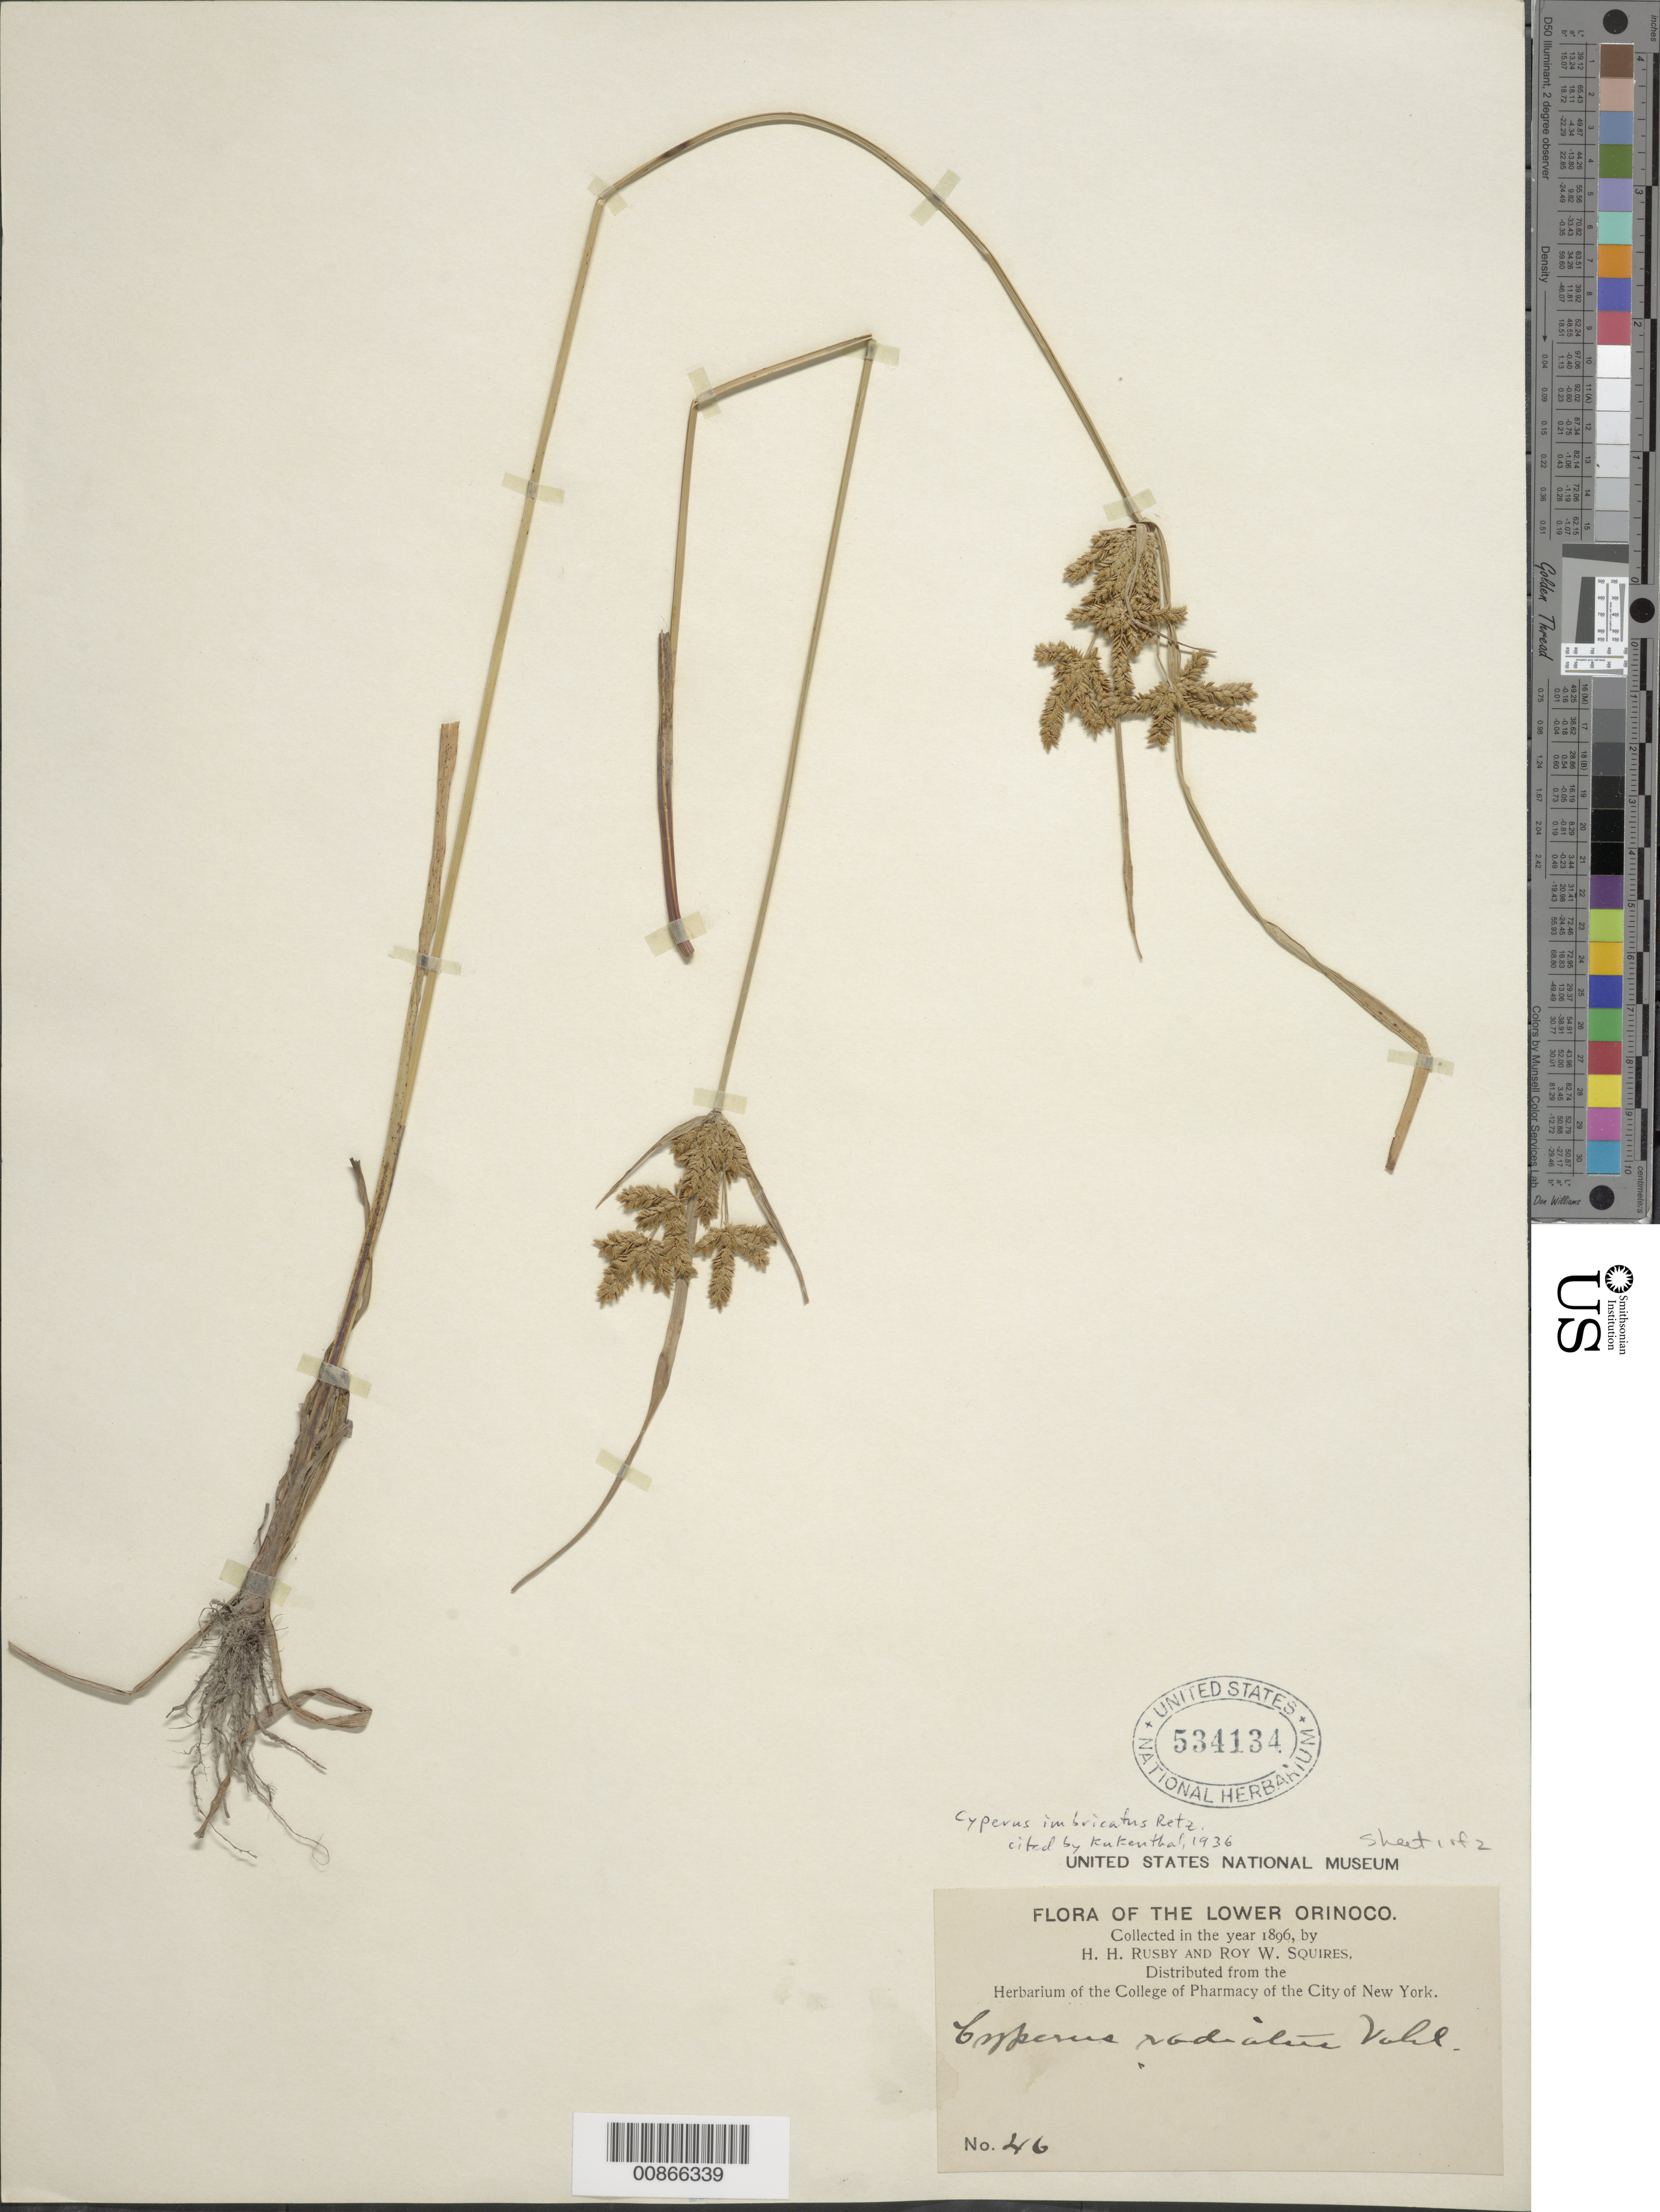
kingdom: Plantae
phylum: Tracheophyta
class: Liliopsida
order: Poales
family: Cyperaceae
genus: Cyperus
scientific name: Cyperus imbricatus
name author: Retz.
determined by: Kükenthal, G.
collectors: H. H. Rusby & R. Squires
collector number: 46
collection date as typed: April 1896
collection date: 1896-04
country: Venezuela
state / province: Delta Amacuro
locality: Lower Orinoco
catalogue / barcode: US 534134